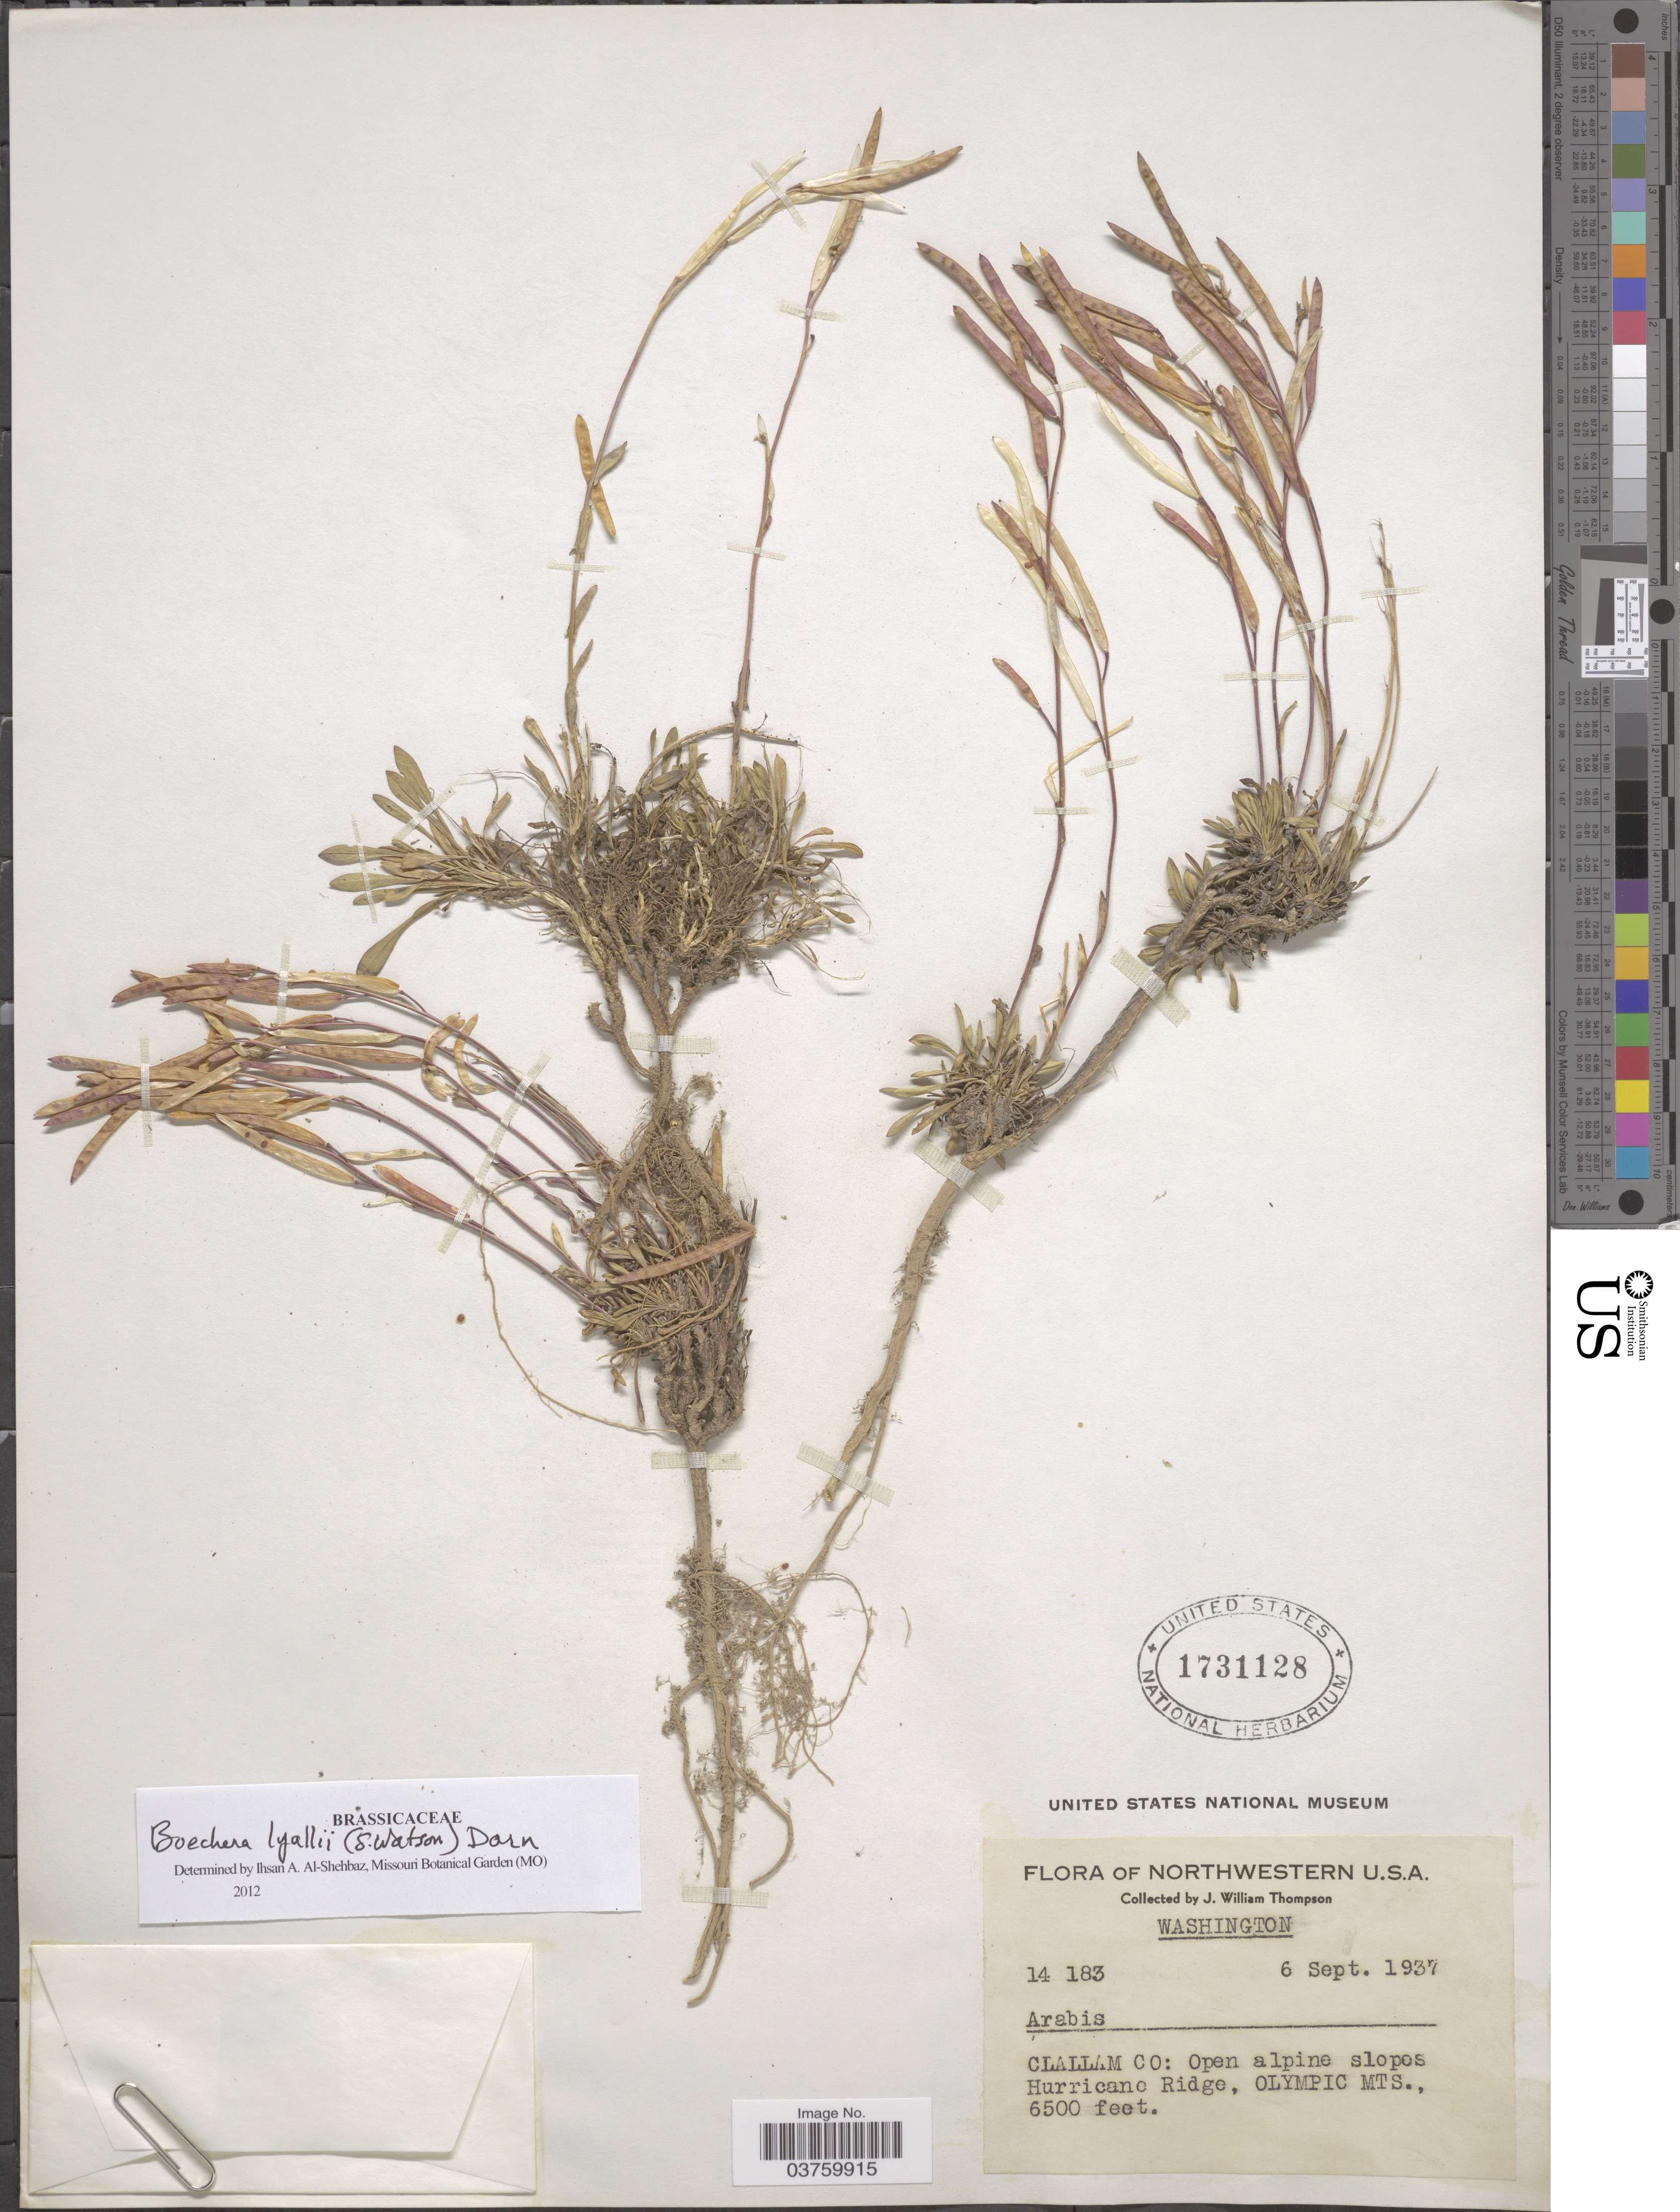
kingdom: Plantae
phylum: Tracheophyta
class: Magnoliopsida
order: Brassicales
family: Brassicaceae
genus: Boechera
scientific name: Boechera lyallii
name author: (S. Watson) Dorn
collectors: J. W. Thompson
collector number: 14183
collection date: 1937-09-06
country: United States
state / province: Washington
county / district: Clallam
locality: Clallam Co: Open alpine slopes Hurricane Ridge, Olympic Mts.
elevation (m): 1981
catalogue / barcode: US 1731128